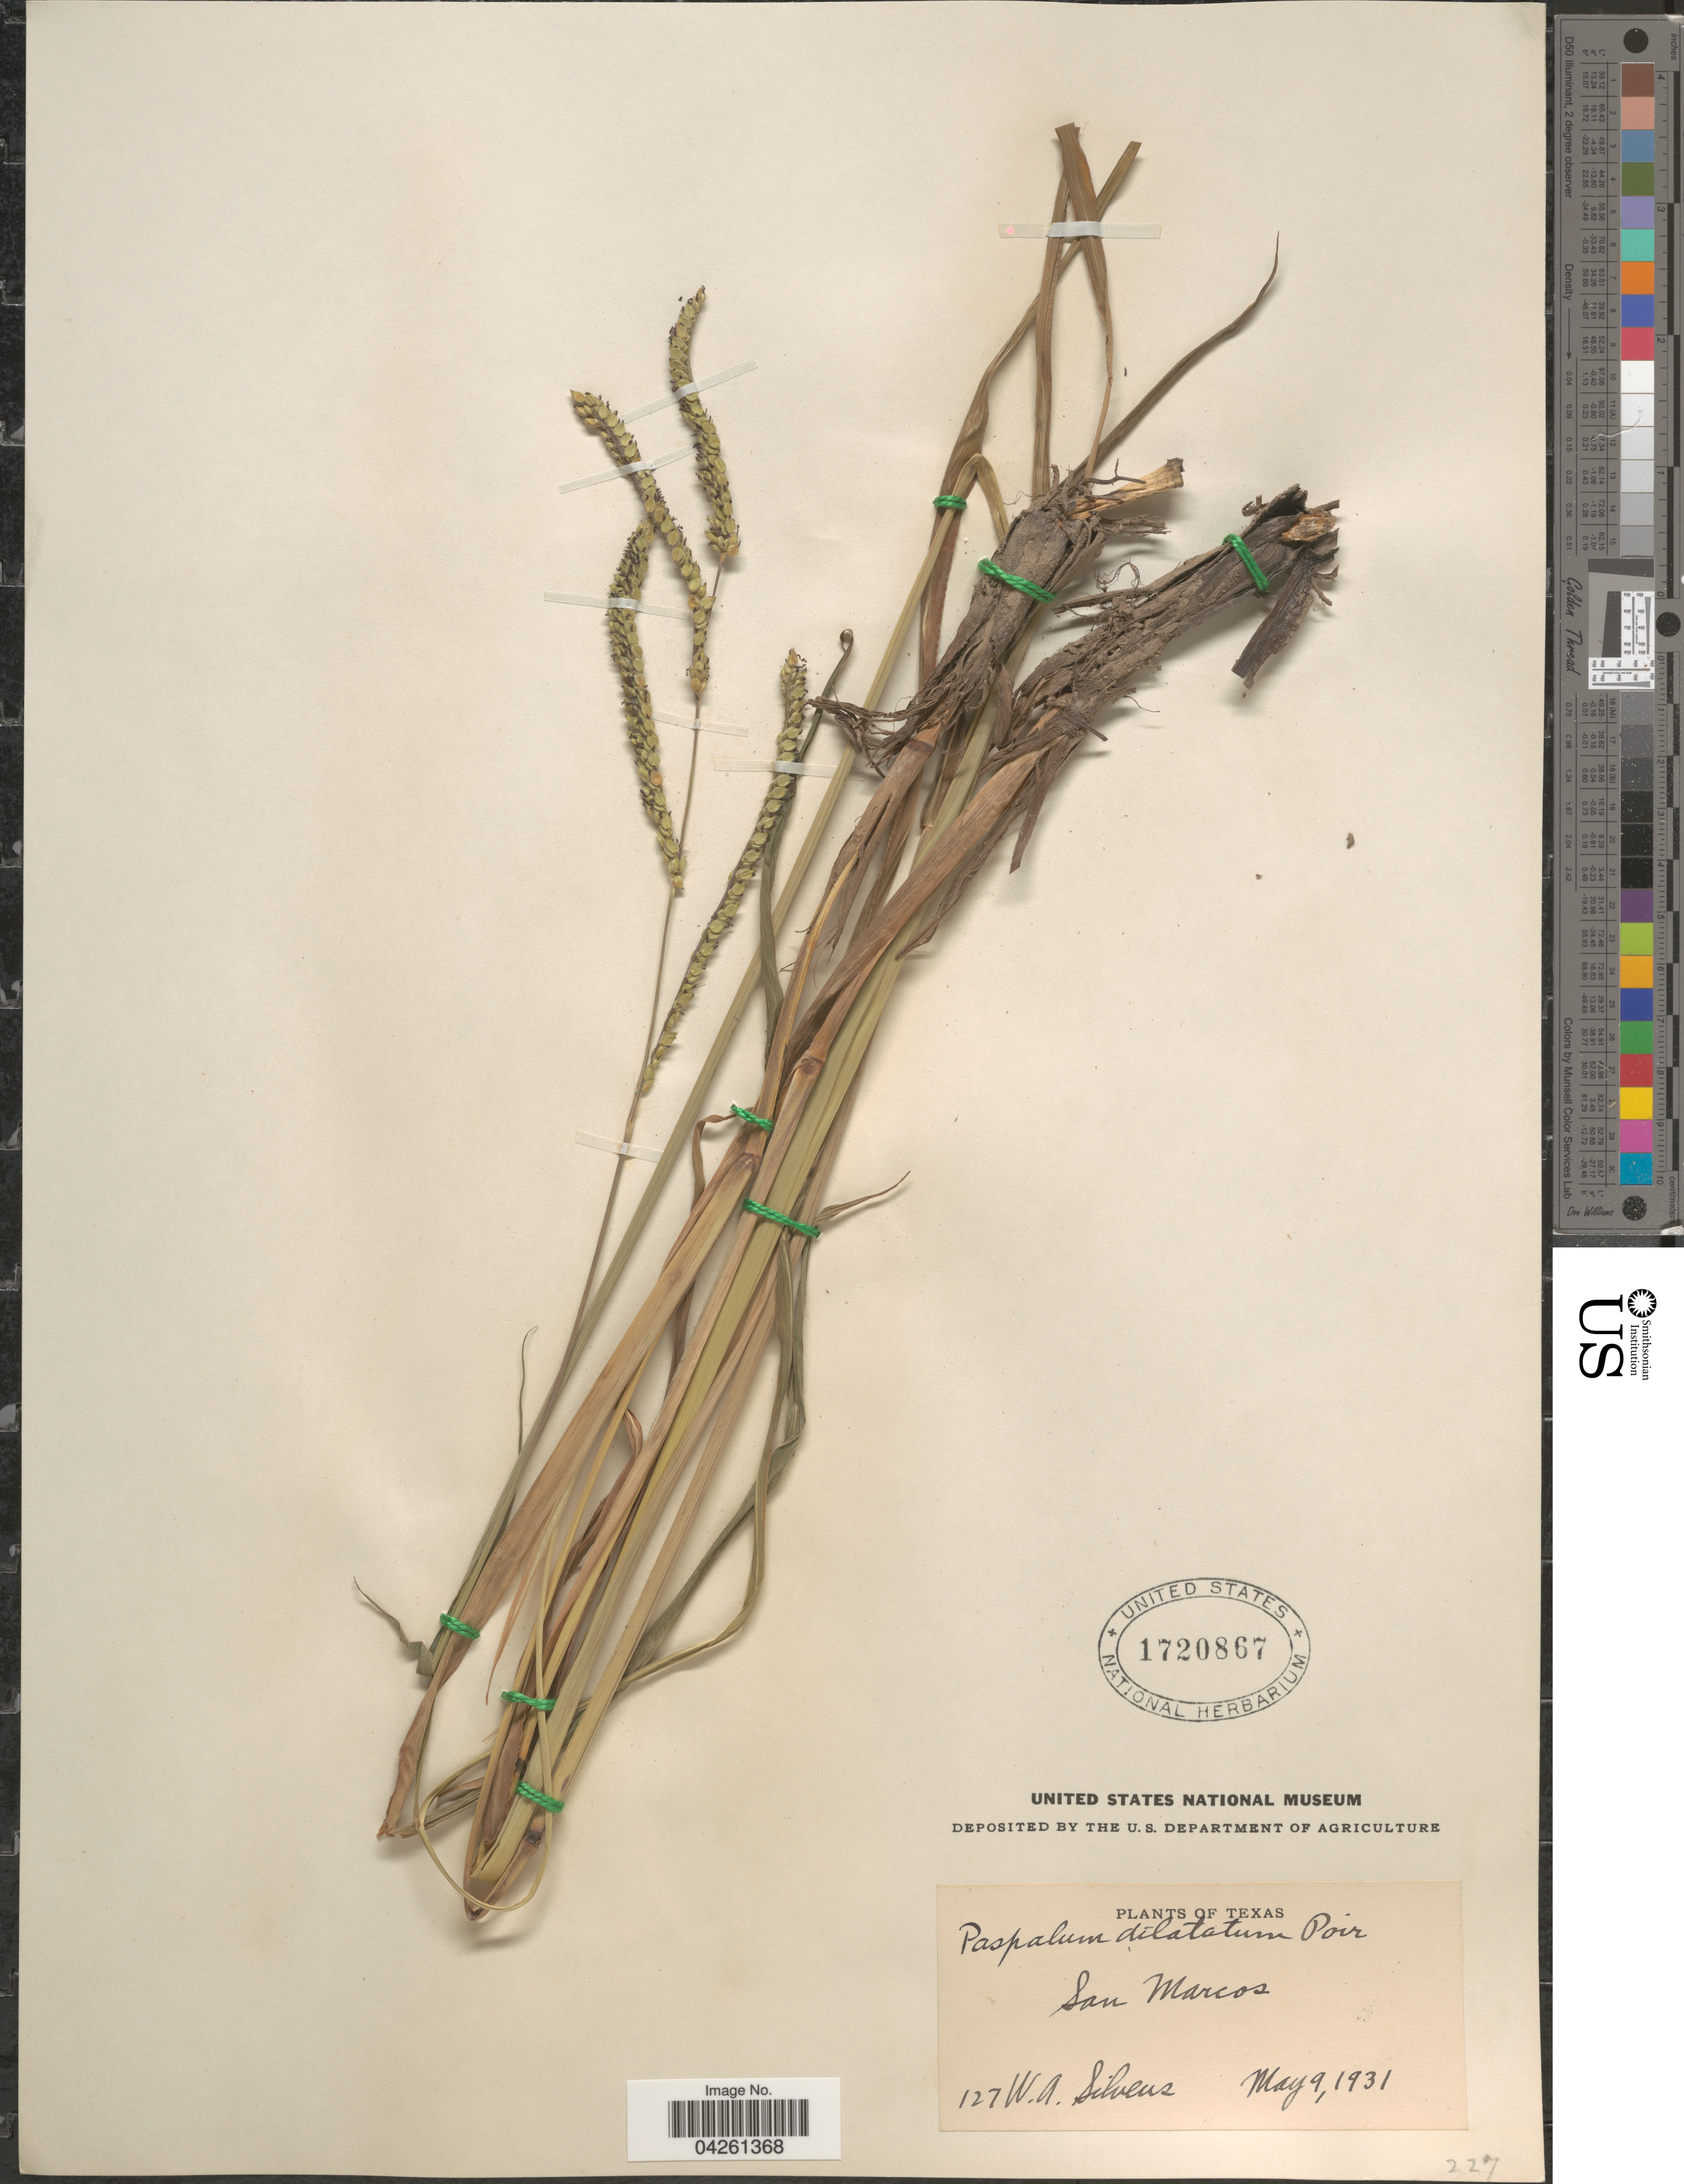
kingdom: Plantae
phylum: Tracheophyta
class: Liliopsida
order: Poales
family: Poaceae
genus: Paspalum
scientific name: Paspalum dilatatum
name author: Poir.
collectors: W. Silveus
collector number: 127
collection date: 1931-05-09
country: United States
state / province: Texas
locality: San Marcos.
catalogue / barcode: US 1720867